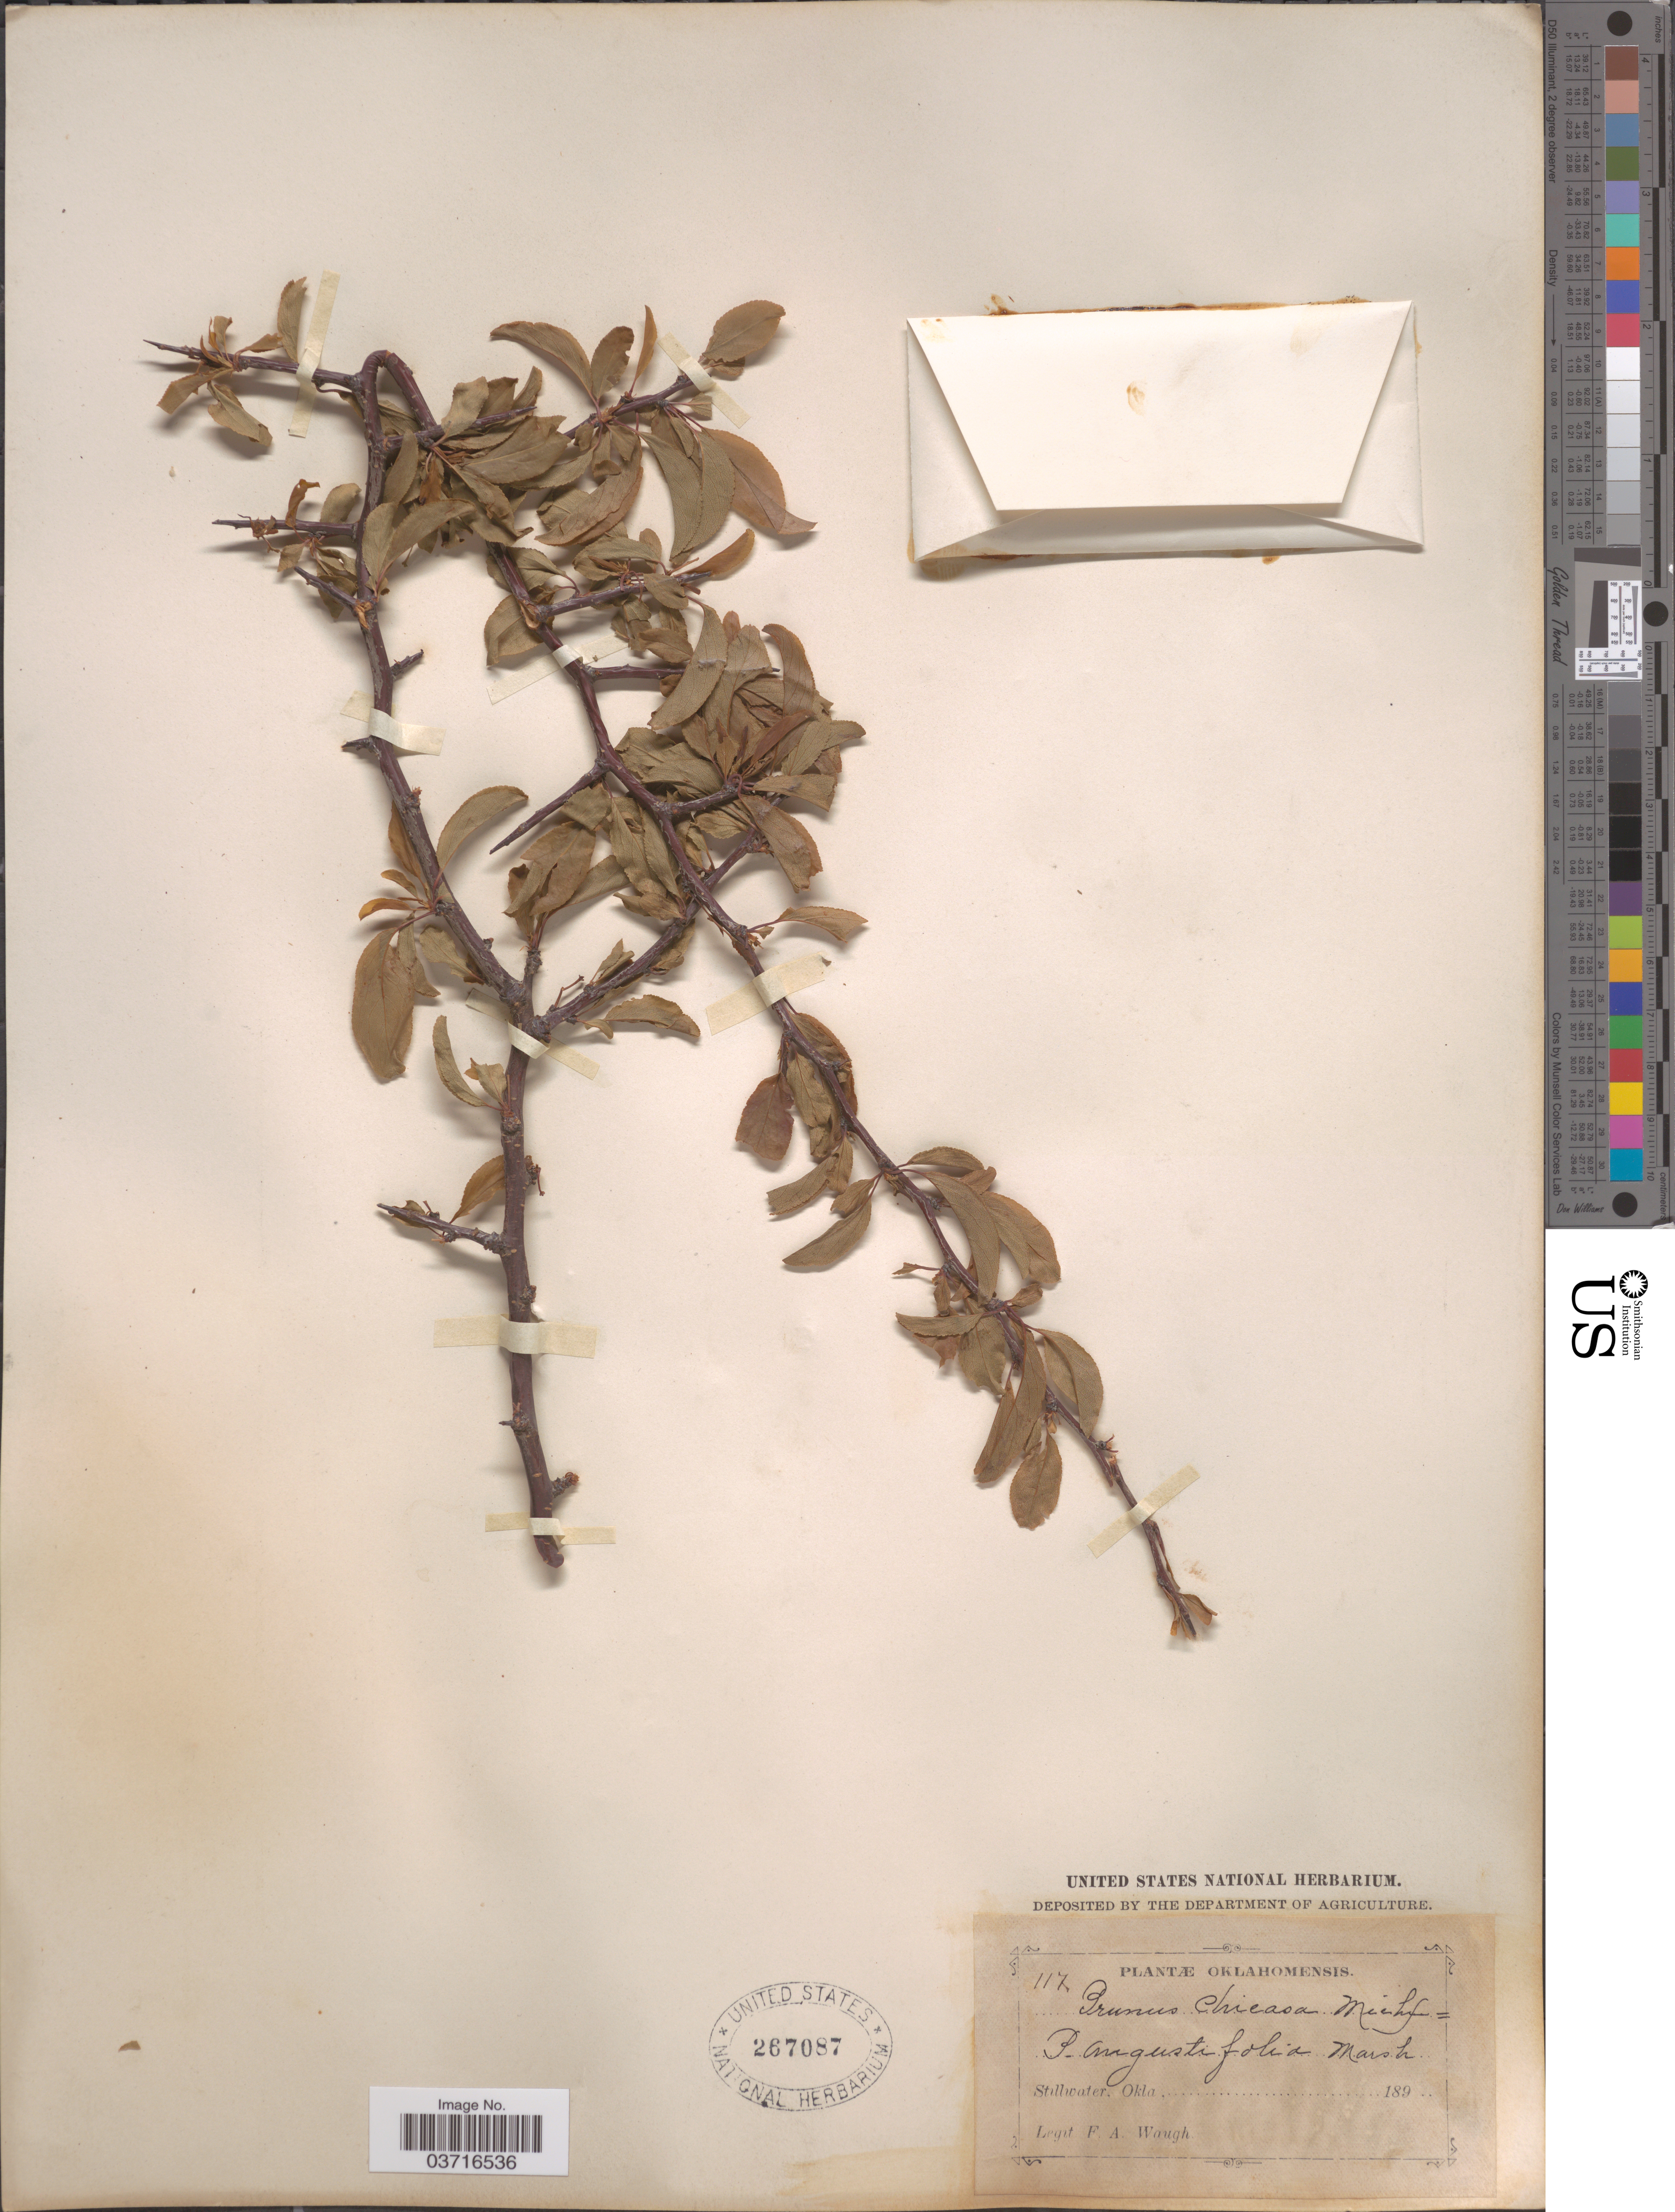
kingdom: Plantae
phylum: Tracheophyta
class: Magnoliopsida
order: Rosales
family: Rosaceae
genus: Prunus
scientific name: Prunus watsonii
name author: Sarg.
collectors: F. Waugh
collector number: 117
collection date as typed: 189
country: United States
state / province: Oklahoma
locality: Stillwater.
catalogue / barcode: US 267087